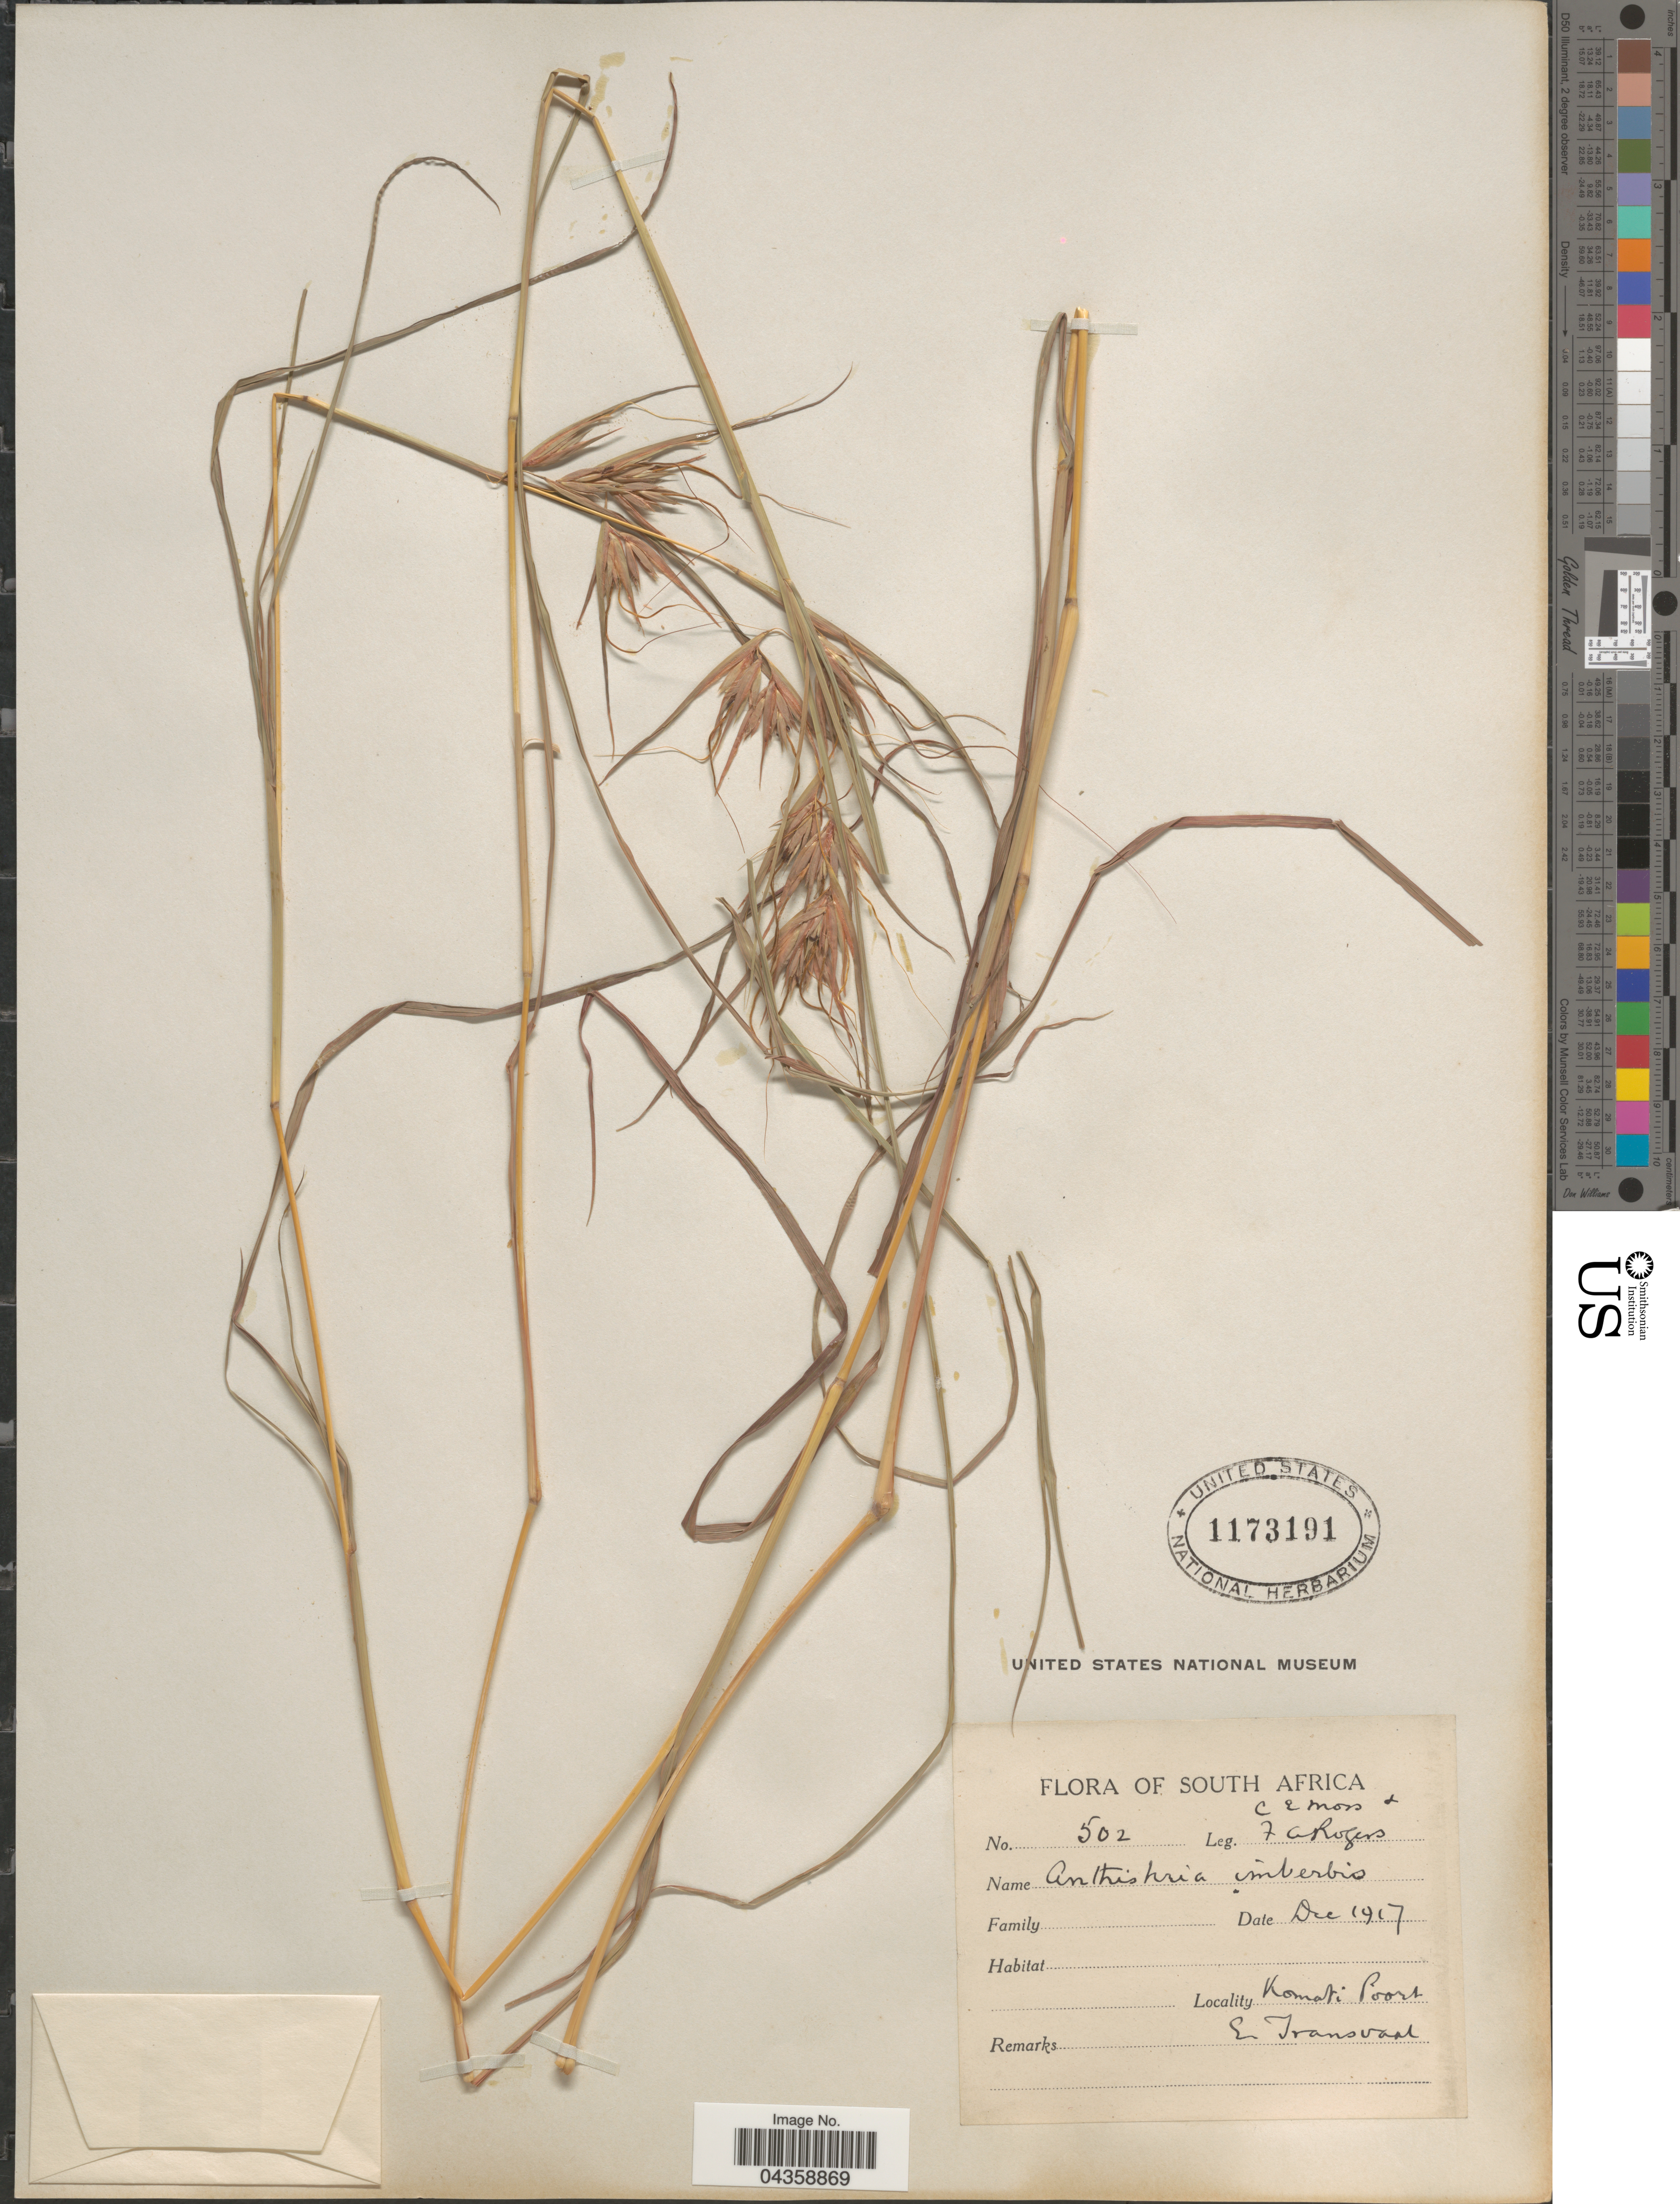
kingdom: Plantae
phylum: Tracheophyta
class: Liliopsida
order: Poales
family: Poaceae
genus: Themeda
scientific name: Themeda triandra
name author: Forssk.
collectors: C. E. Moss & F. A. Rogers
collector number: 502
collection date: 1917-12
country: South Africa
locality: Komati Poort. E. Transvaal.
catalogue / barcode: US 1173191